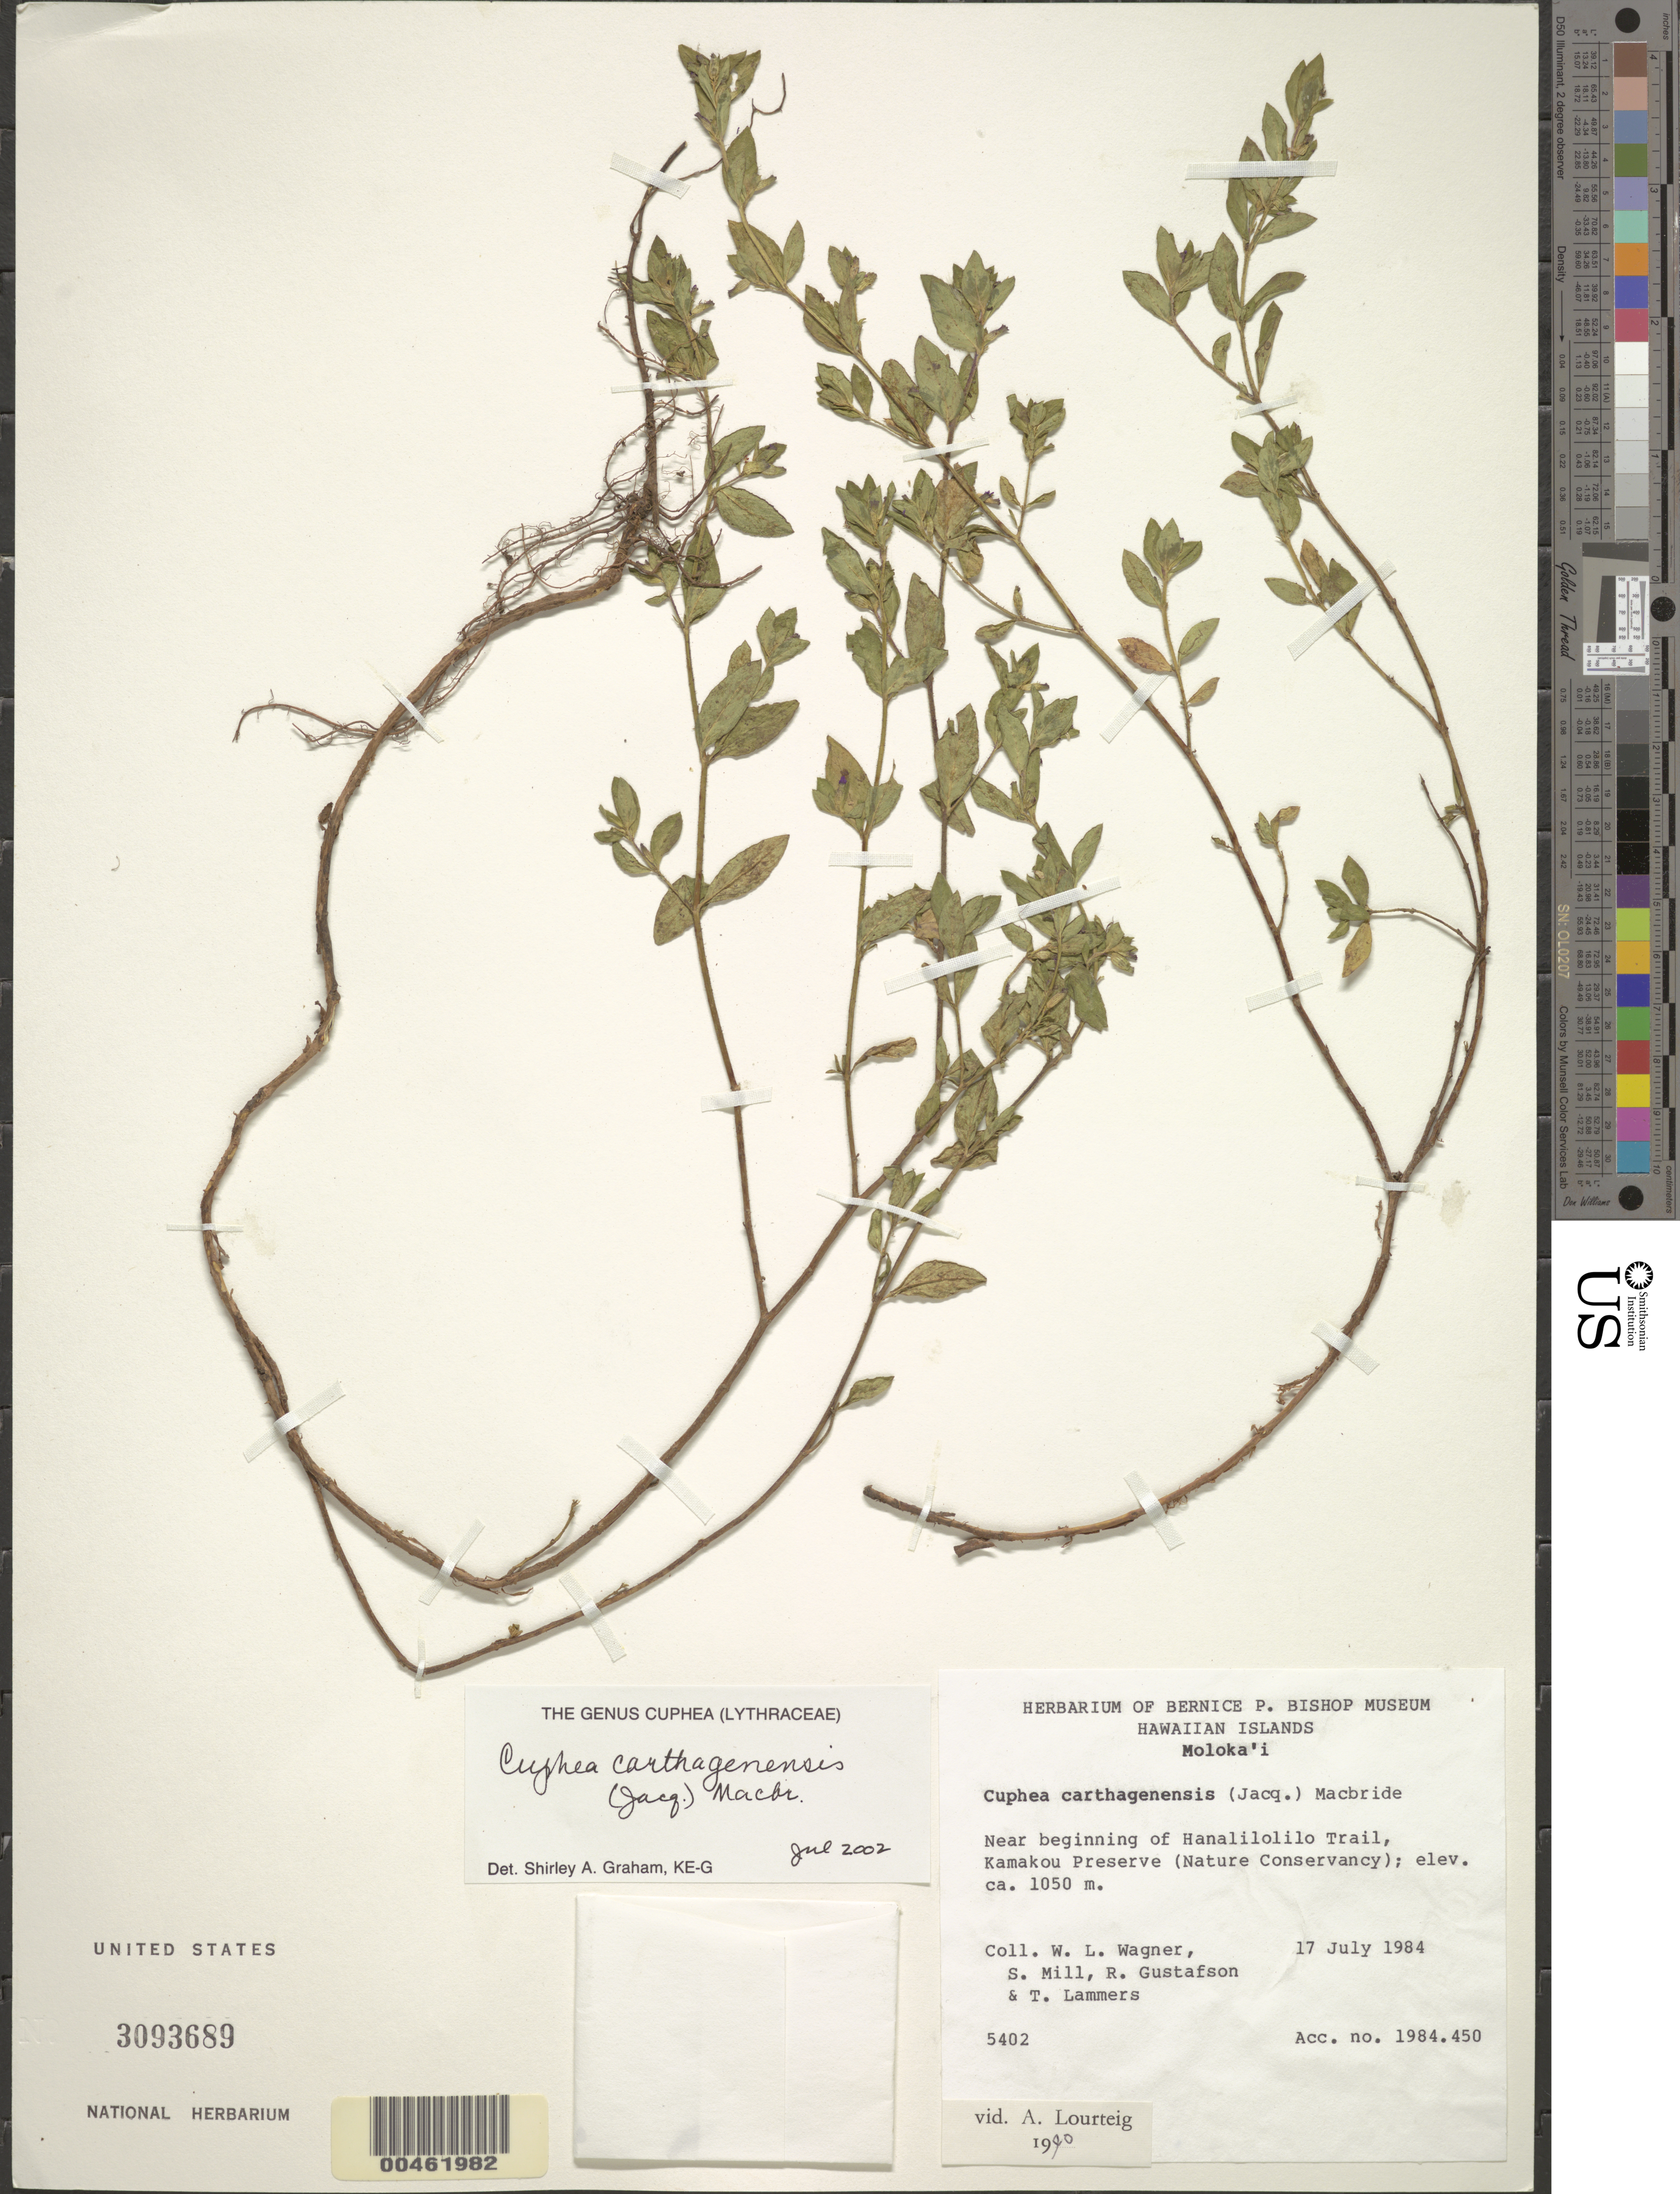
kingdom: Plantae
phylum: Tracheophyta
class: Magnoliopsida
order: Myrtales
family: Lythraceae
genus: Cuphea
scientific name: Cuphea carthagenensis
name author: (Jacq.) J.F. Macbr.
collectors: W. L. Wagner, S. W. Miller, R. Gustafson & T. G. Lammers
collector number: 5402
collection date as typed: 17 Jul 1984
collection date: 1984-07-17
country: United States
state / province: Hawaii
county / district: Maui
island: Moloka'i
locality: Near beginning of Hanalilolilo Trail, Kamakou Preserve (Nature Conservancy)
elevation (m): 1050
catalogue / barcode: US 3093689